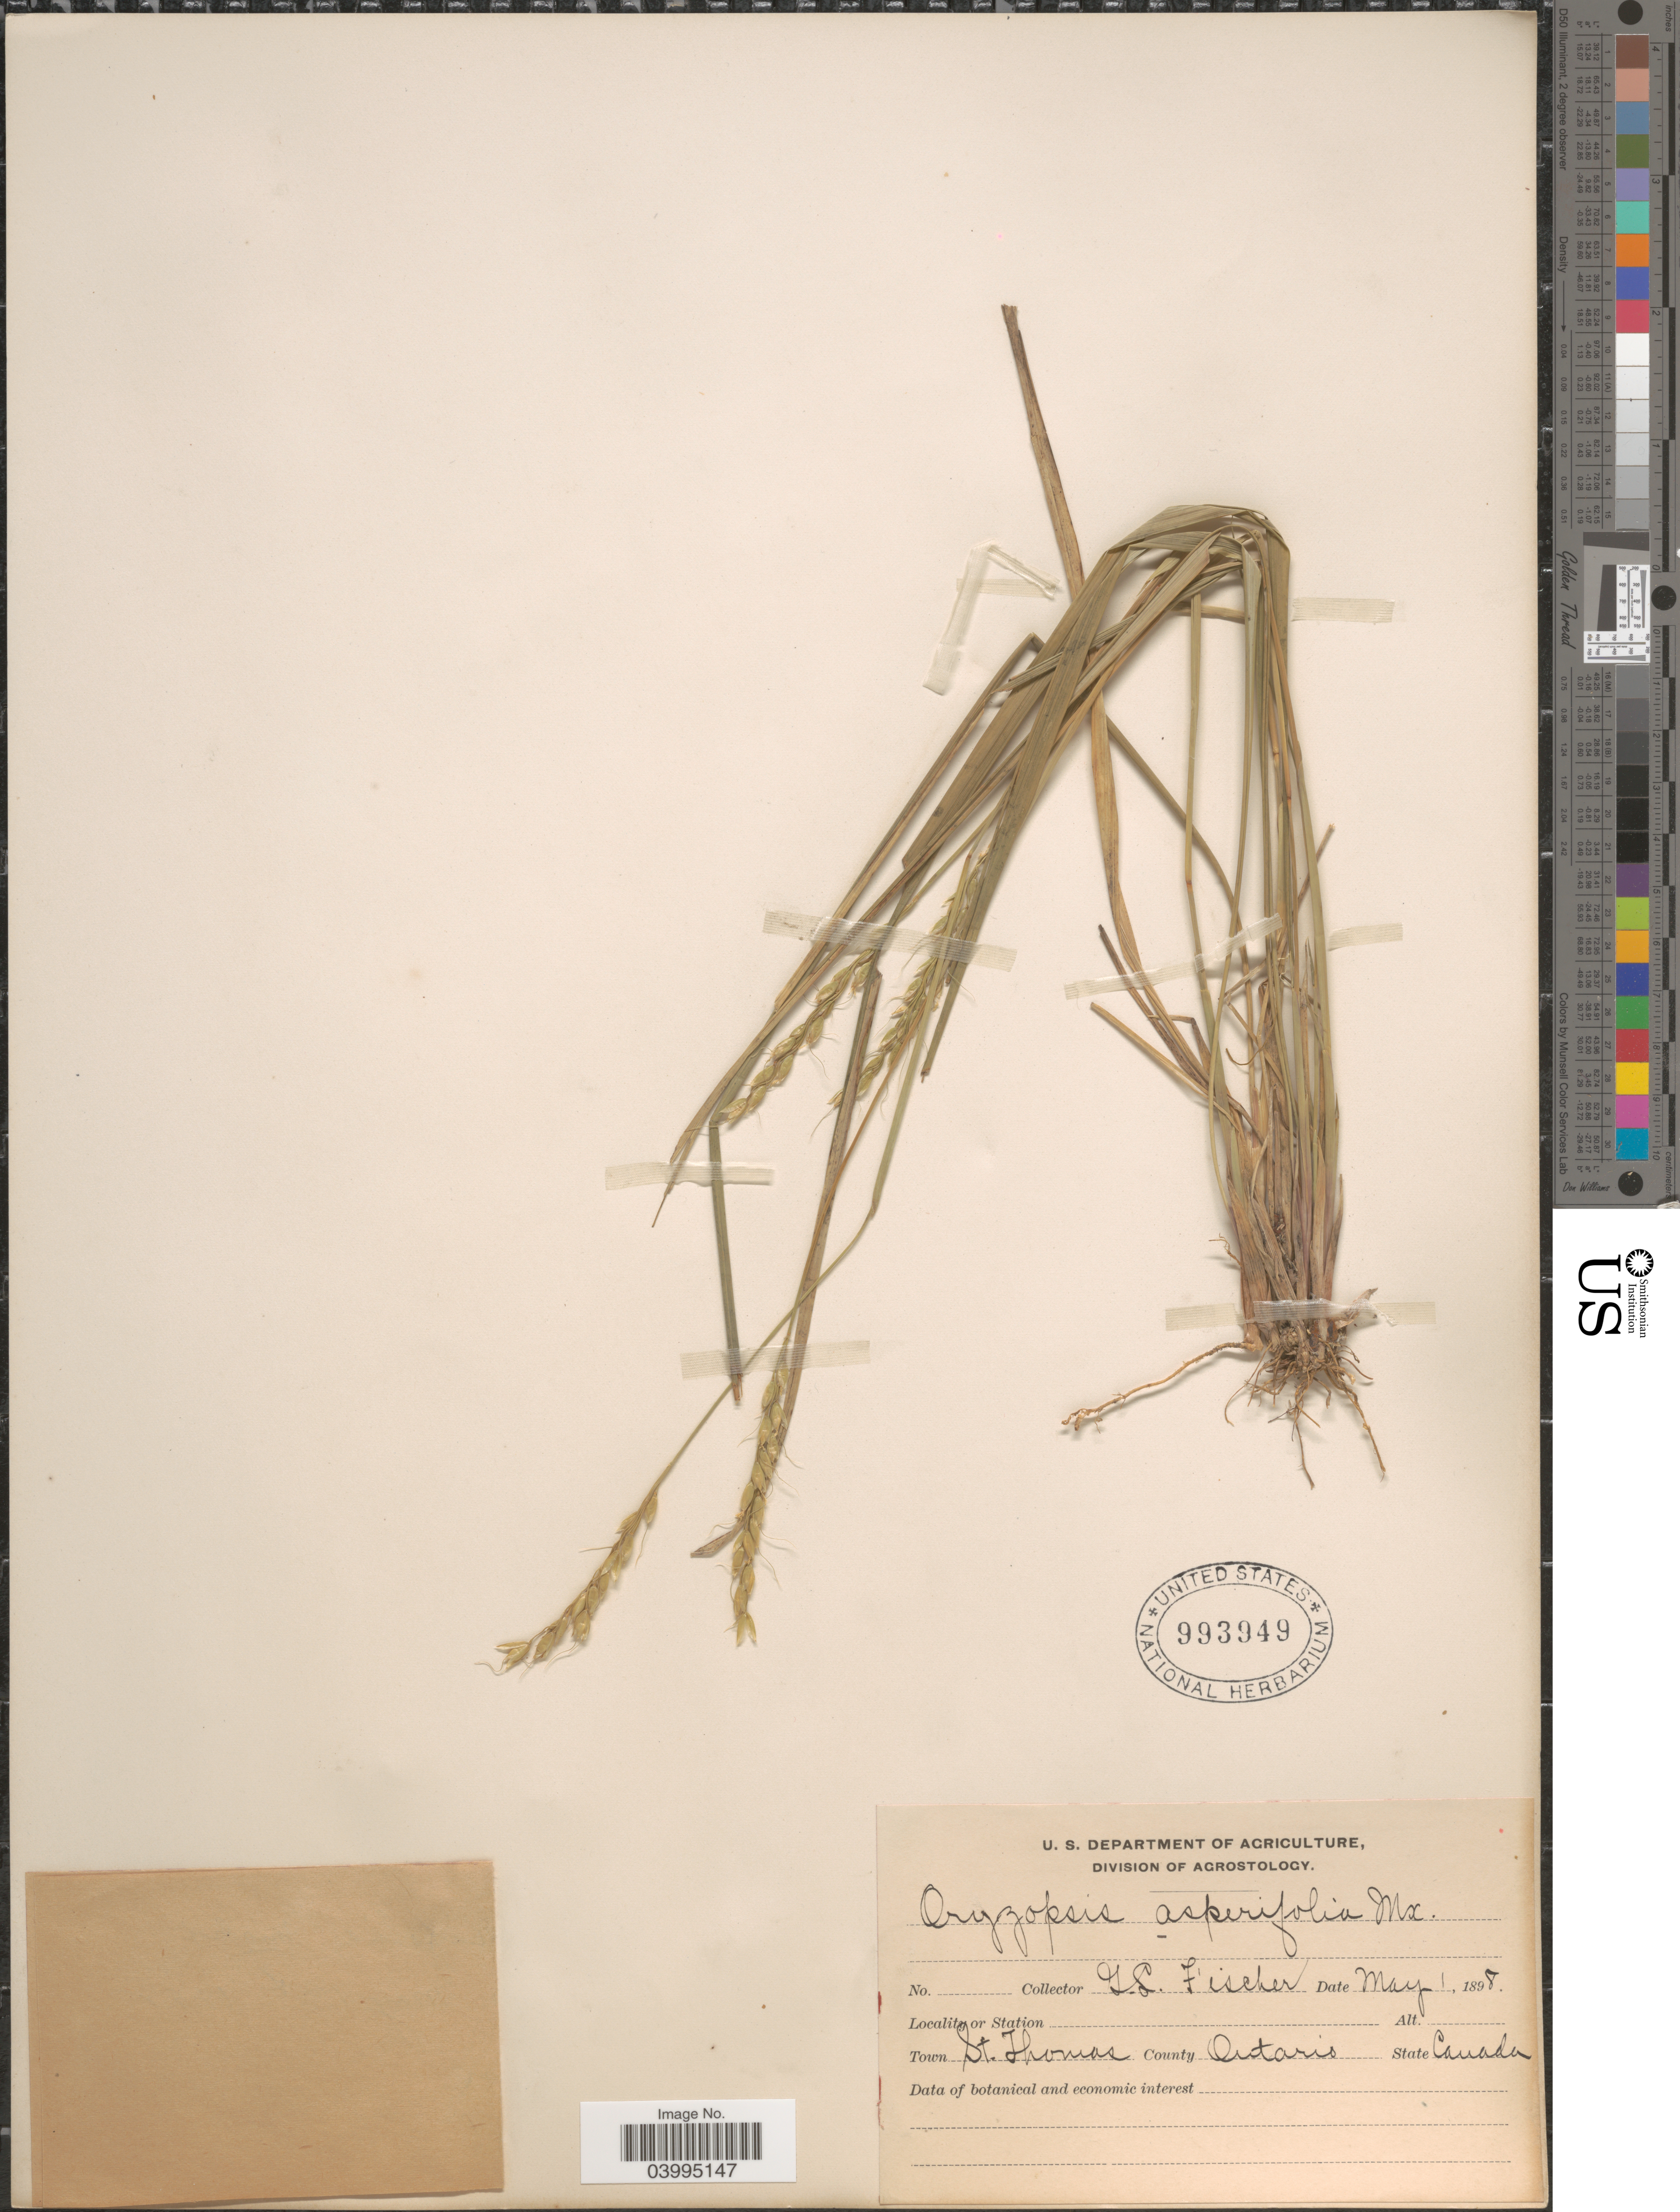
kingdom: Plantae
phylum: Tracheophyta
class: Liliopsida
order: Poales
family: Poaceae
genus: Oryzopsis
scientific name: Oryzopsis asperifolia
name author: Michx.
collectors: J. Fischer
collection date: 1898-05-01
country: Canada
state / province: Ontario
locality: Town St. Thomas. County Ontario.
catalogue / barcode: US 993949